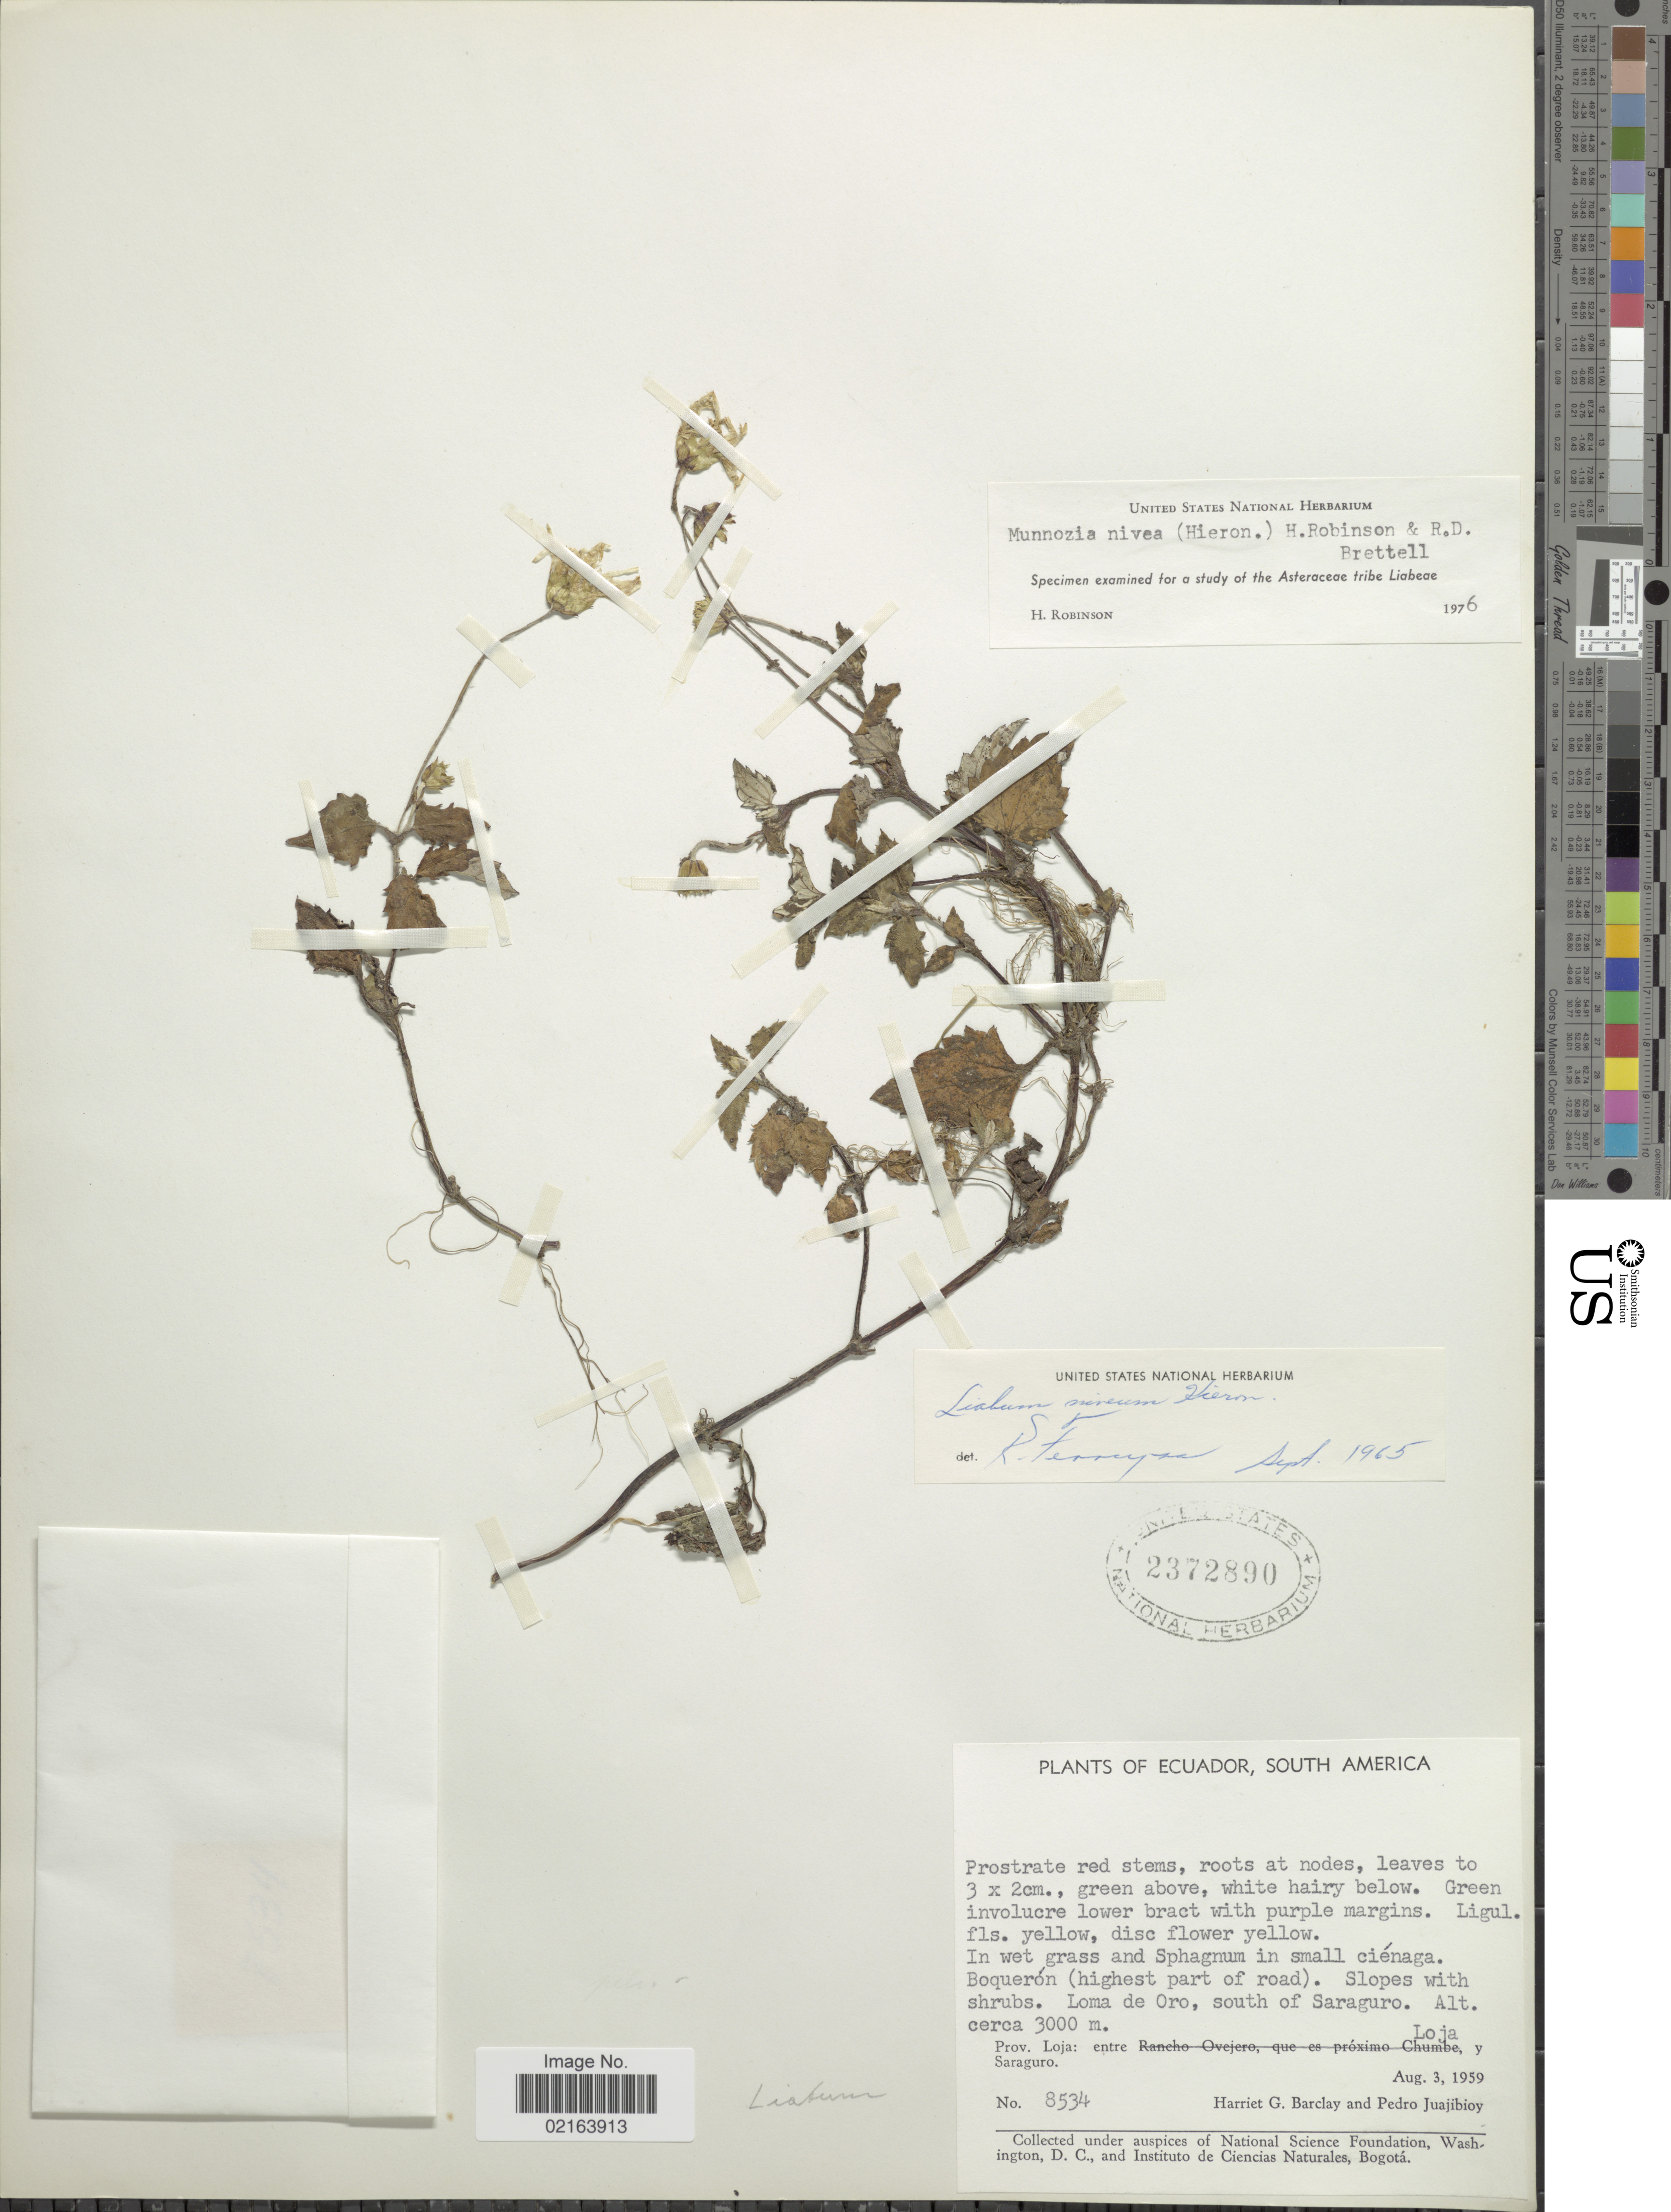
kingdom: Plantae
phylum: Tracheophyta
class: Magnoliopsida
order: Asterales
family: Asteraceae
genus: Munnozia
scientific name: Munnozia nivea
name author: (Hieron.) H. Rob. & Brettell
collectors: H. G. Barclay & P. Juajibioy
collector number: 8534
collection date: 1959-08-03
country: Ecuador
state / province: Loja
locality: Prov. Loja: enrtre Loja y Saraguro, Loma de Oro, soiuth of Saraguro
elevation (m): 3000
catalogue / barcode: US 2372890